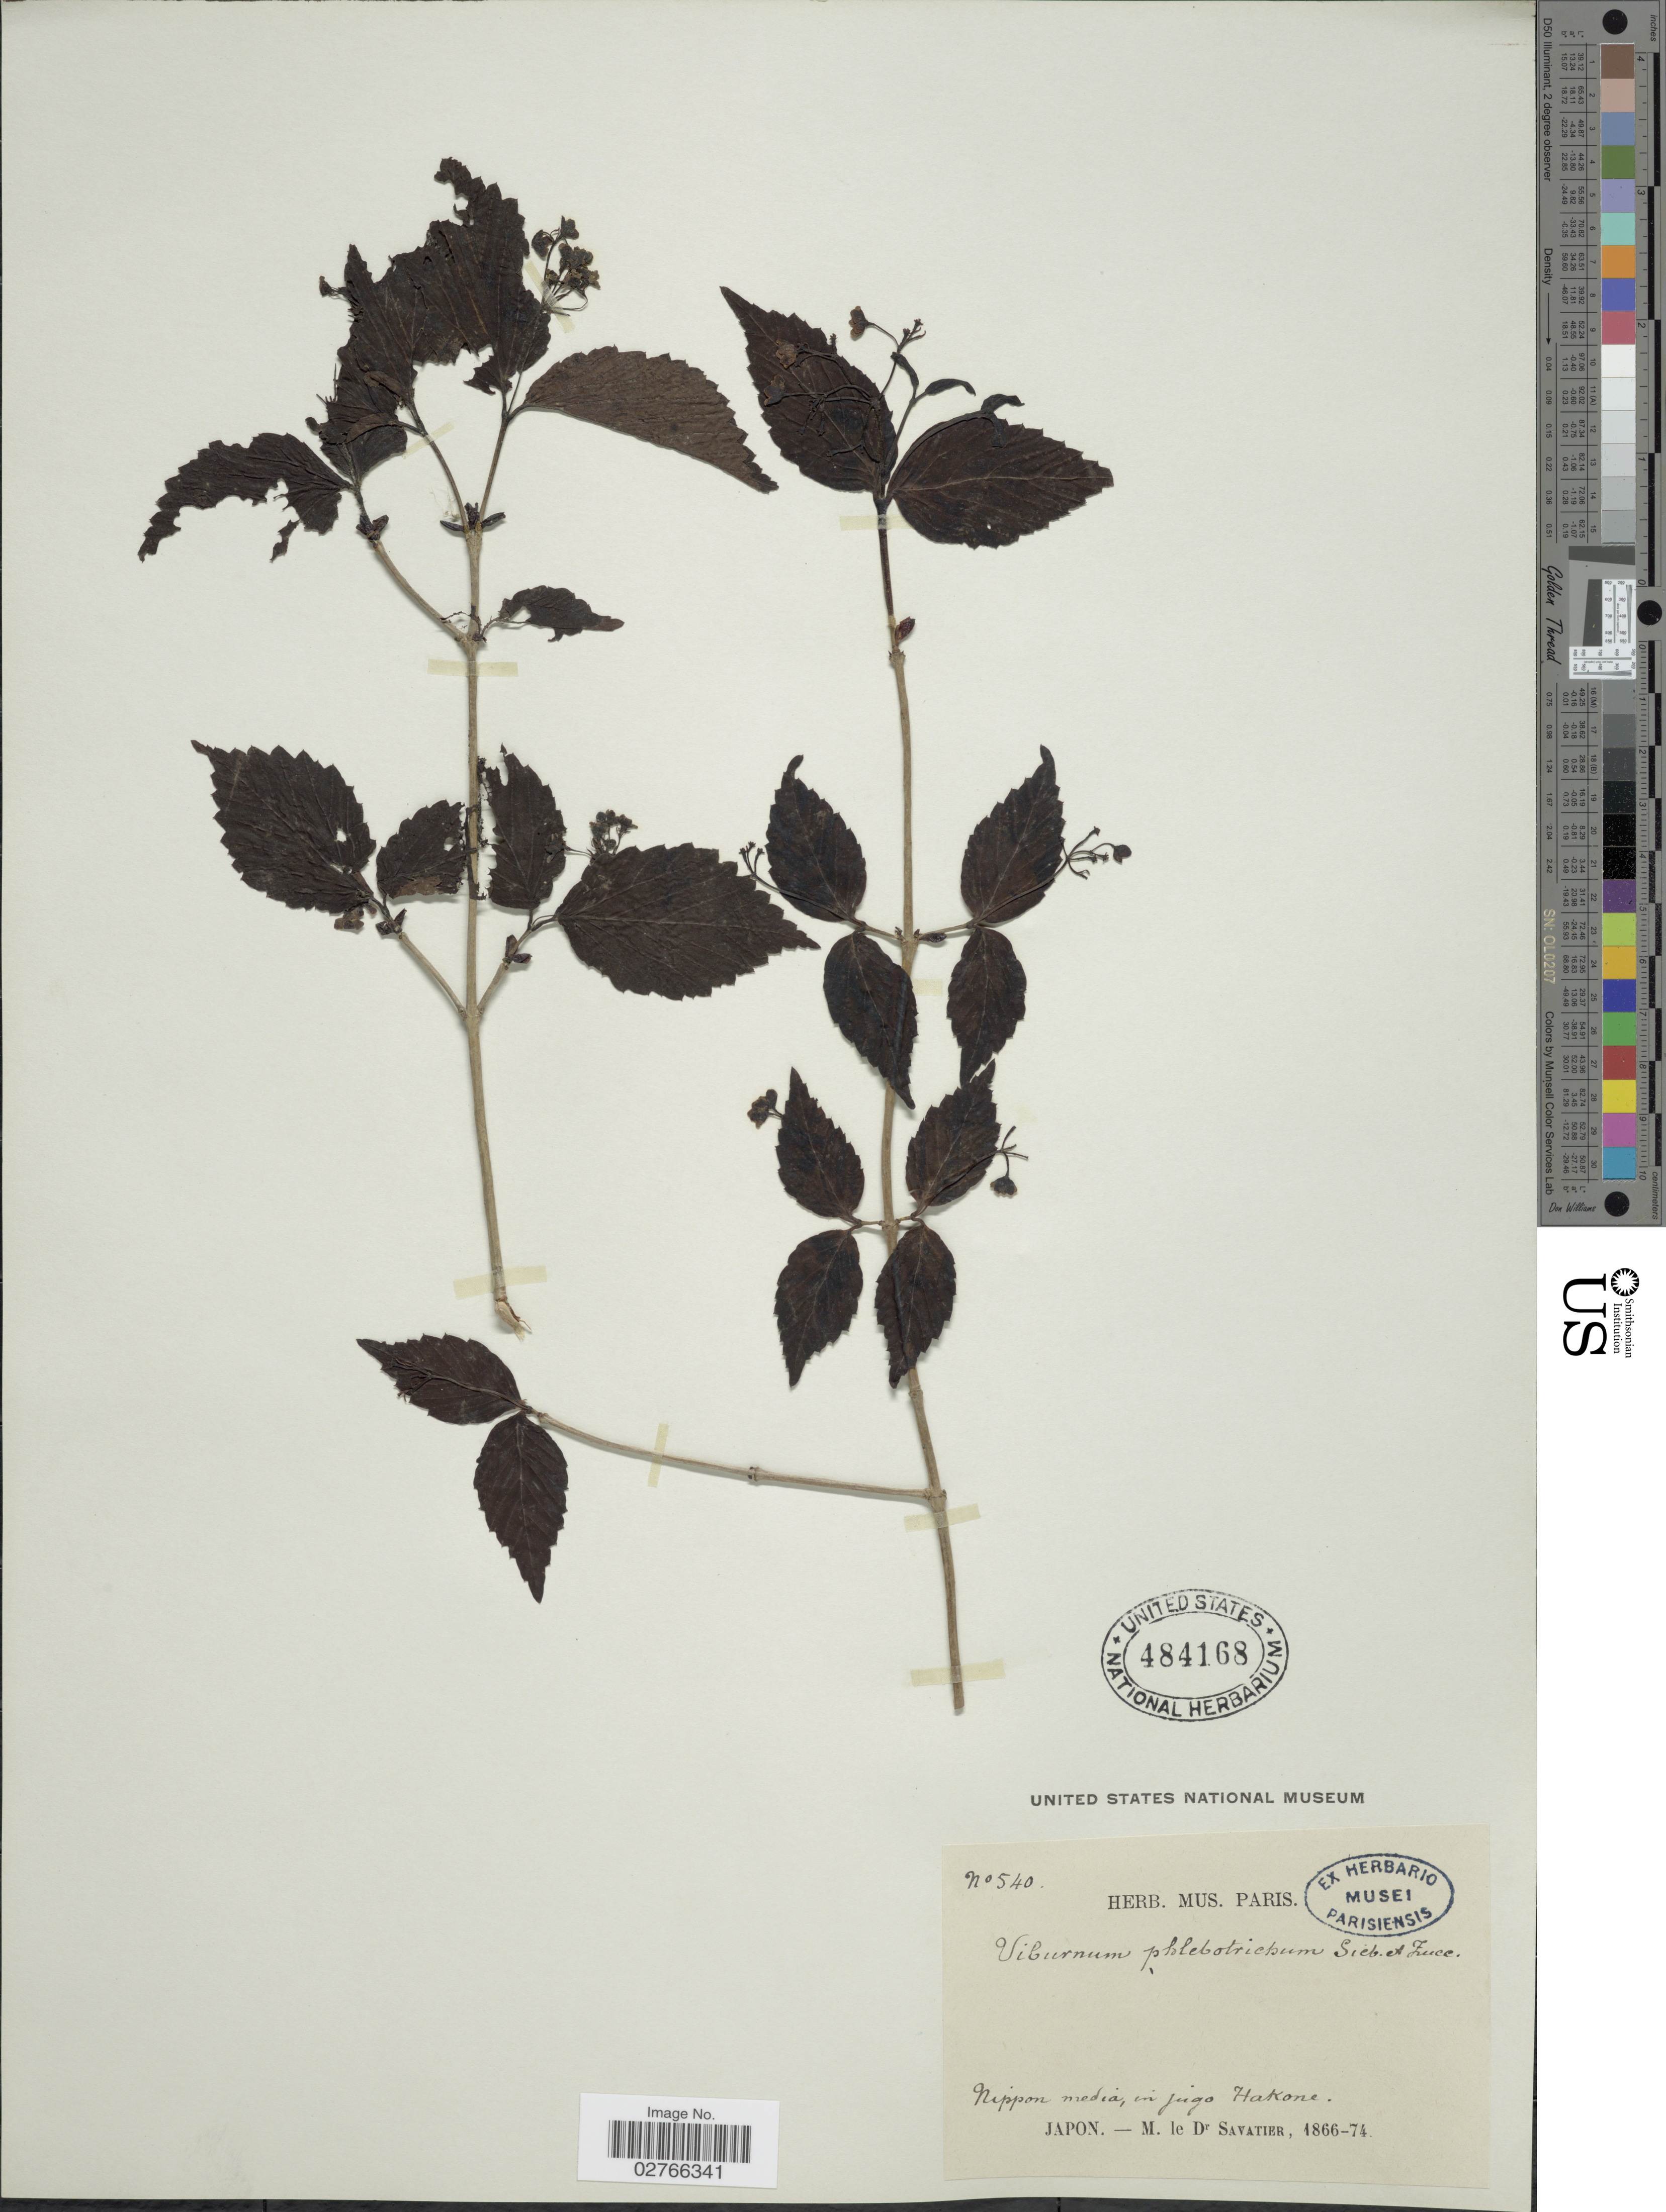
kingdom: Plantae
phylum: Tracheophyta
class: Magnoliopsida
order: Dipsacales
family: Viburnaceae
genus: Viburnum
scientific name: Viburnum phlebotrichum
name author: Siebold & Zucc.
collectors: Savatier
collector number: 540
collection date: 1866/1874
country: Japan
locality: Nippon media, in jugo Hakone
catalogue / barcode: US 484168